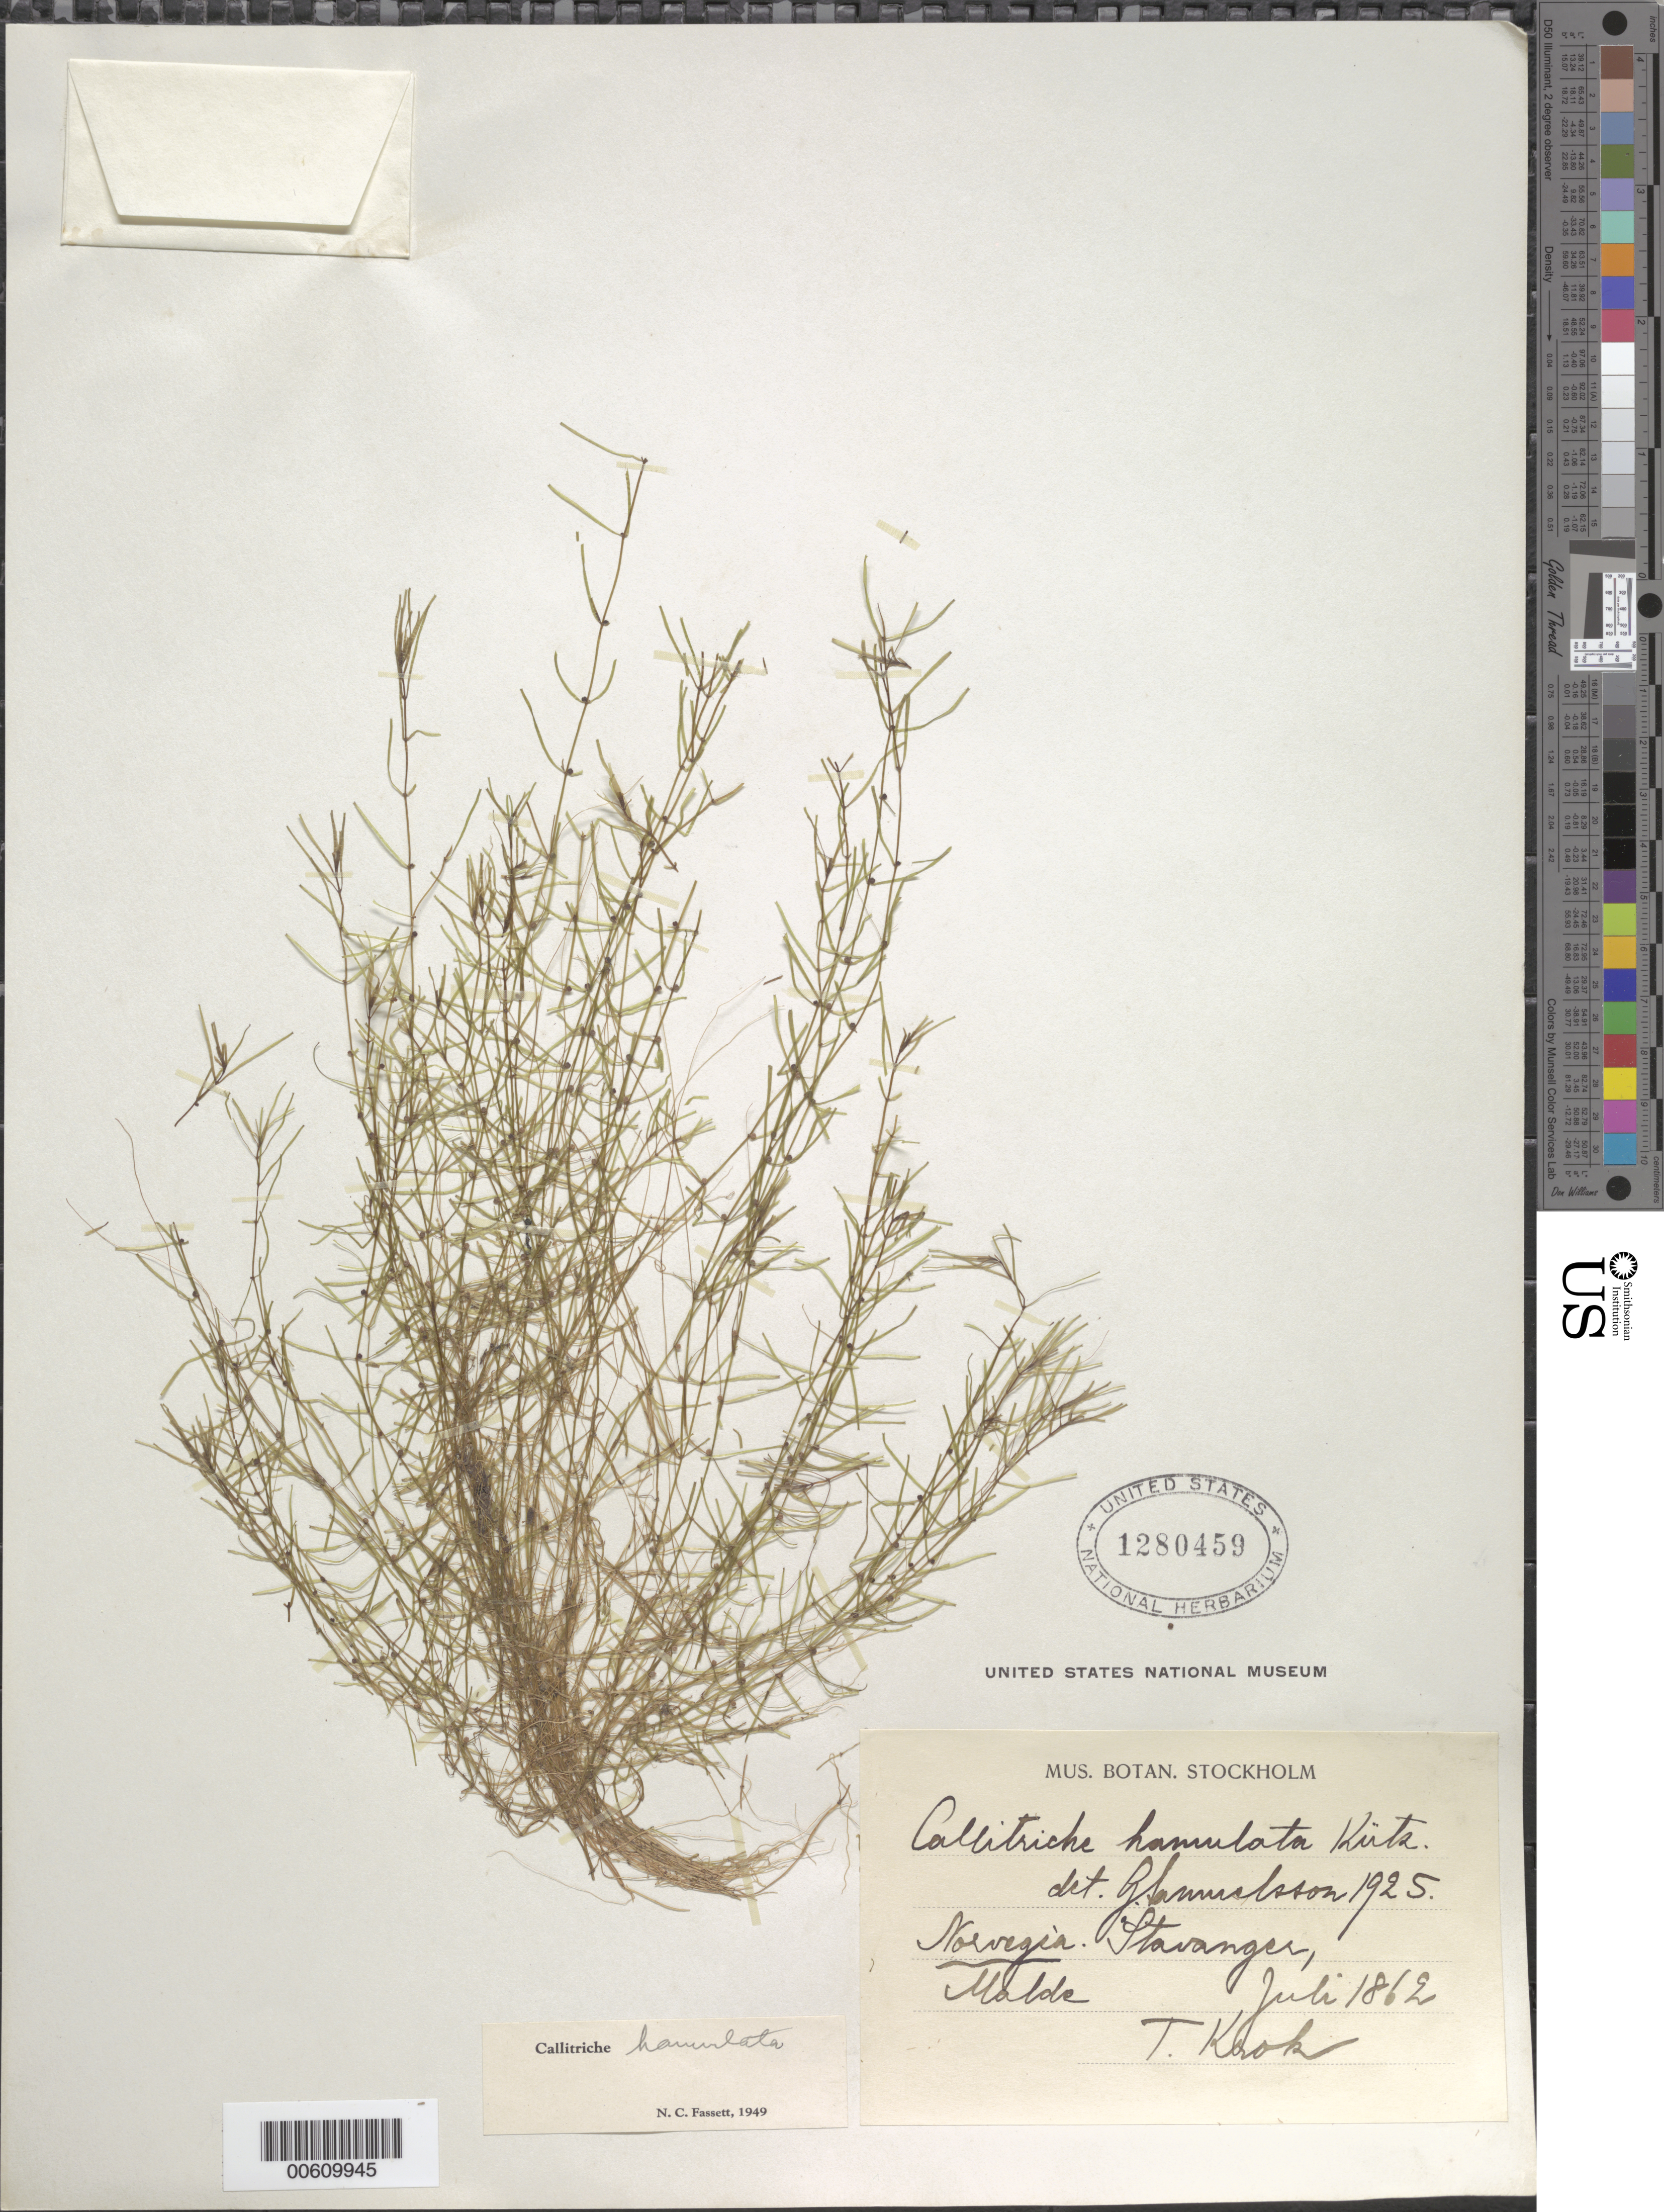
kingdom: Plantae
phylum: Tracheophyta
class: Magnoliopsida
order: Lamiales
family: Plantaginaceae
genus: Callitriche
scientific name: Callitriche hamulata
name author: Kütz. ex W.D.J. Koch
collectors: T. Krok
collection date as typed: Jul 1862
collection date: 1862-07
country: Norway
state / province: Rogaland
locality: Stavanger, Malde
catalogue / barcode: US 1280459